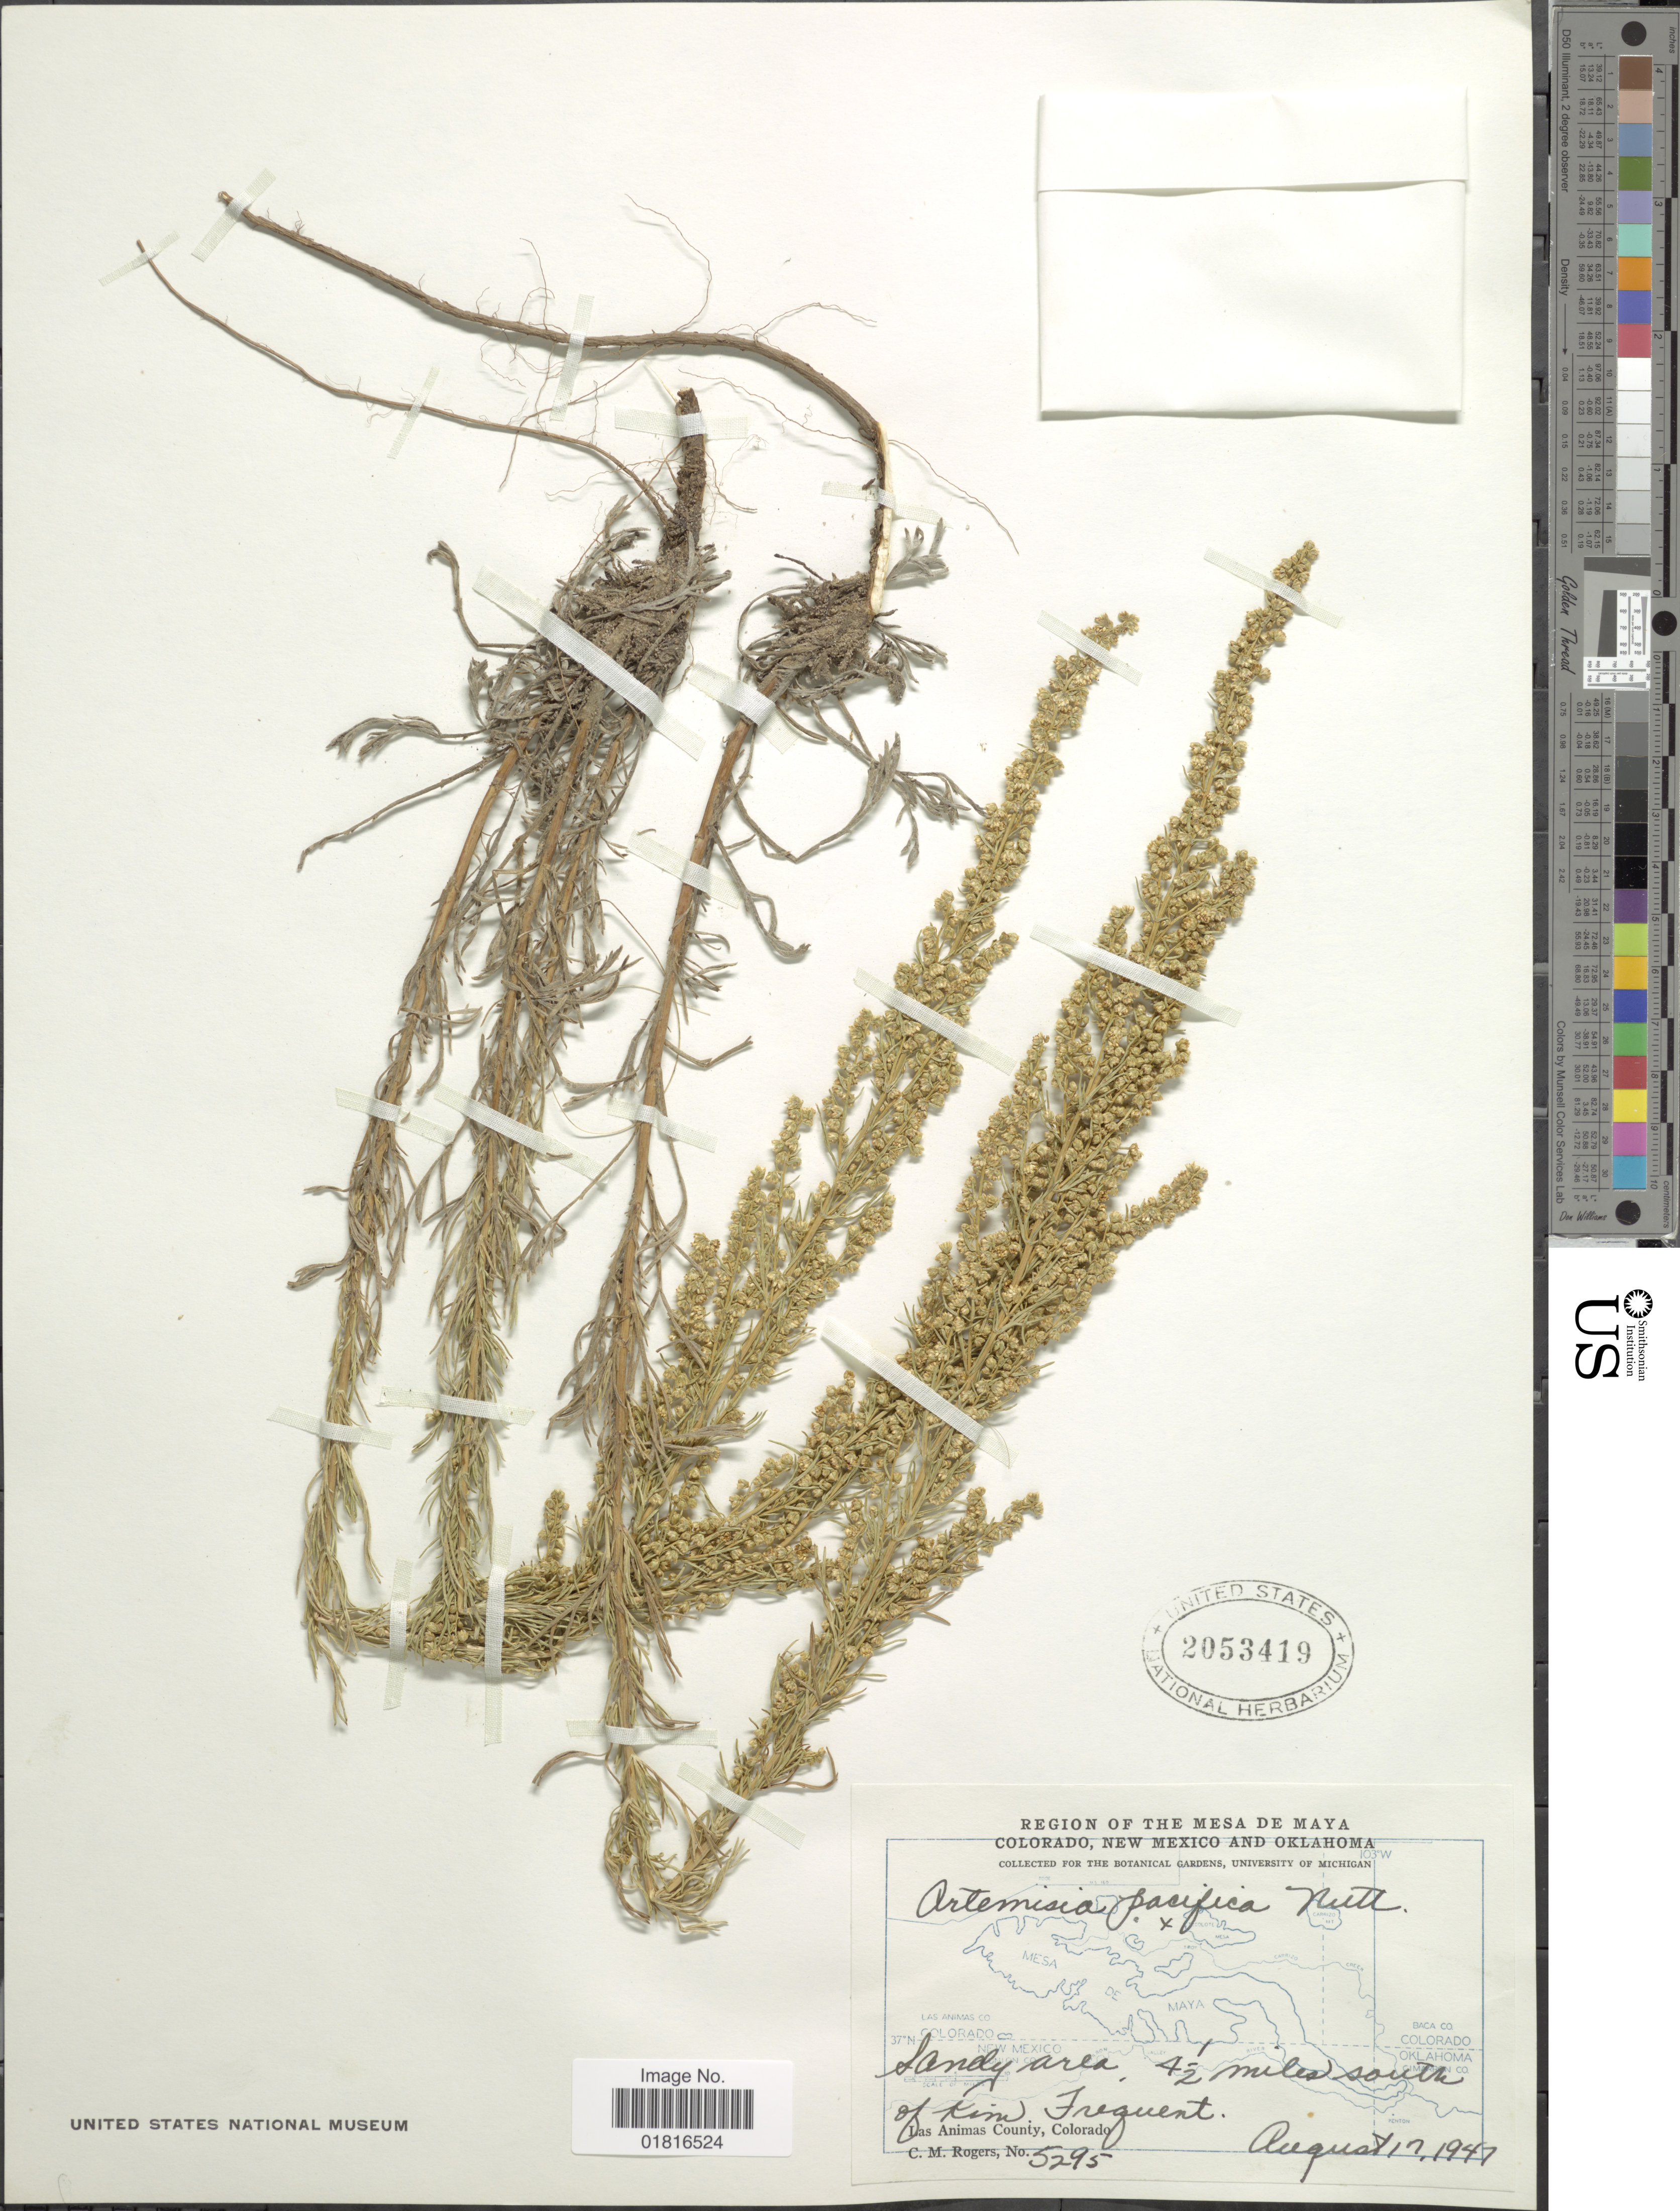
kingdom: Plantae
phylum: Tracheophyta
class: Magnoliopsida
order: Asterales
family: Asteraceae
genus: Artemisia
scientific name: Artemisia pacifica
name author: Nutt.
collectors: C. M. Rogers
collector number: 5295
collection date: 1947-08-17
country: United States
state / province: Colorado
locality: The Mesa de Maya Colorado, New Mexico and Oklahoma, Sandy area, 4½ miles south of Kim Frequent, Las Animas County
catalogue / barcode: US 2053419